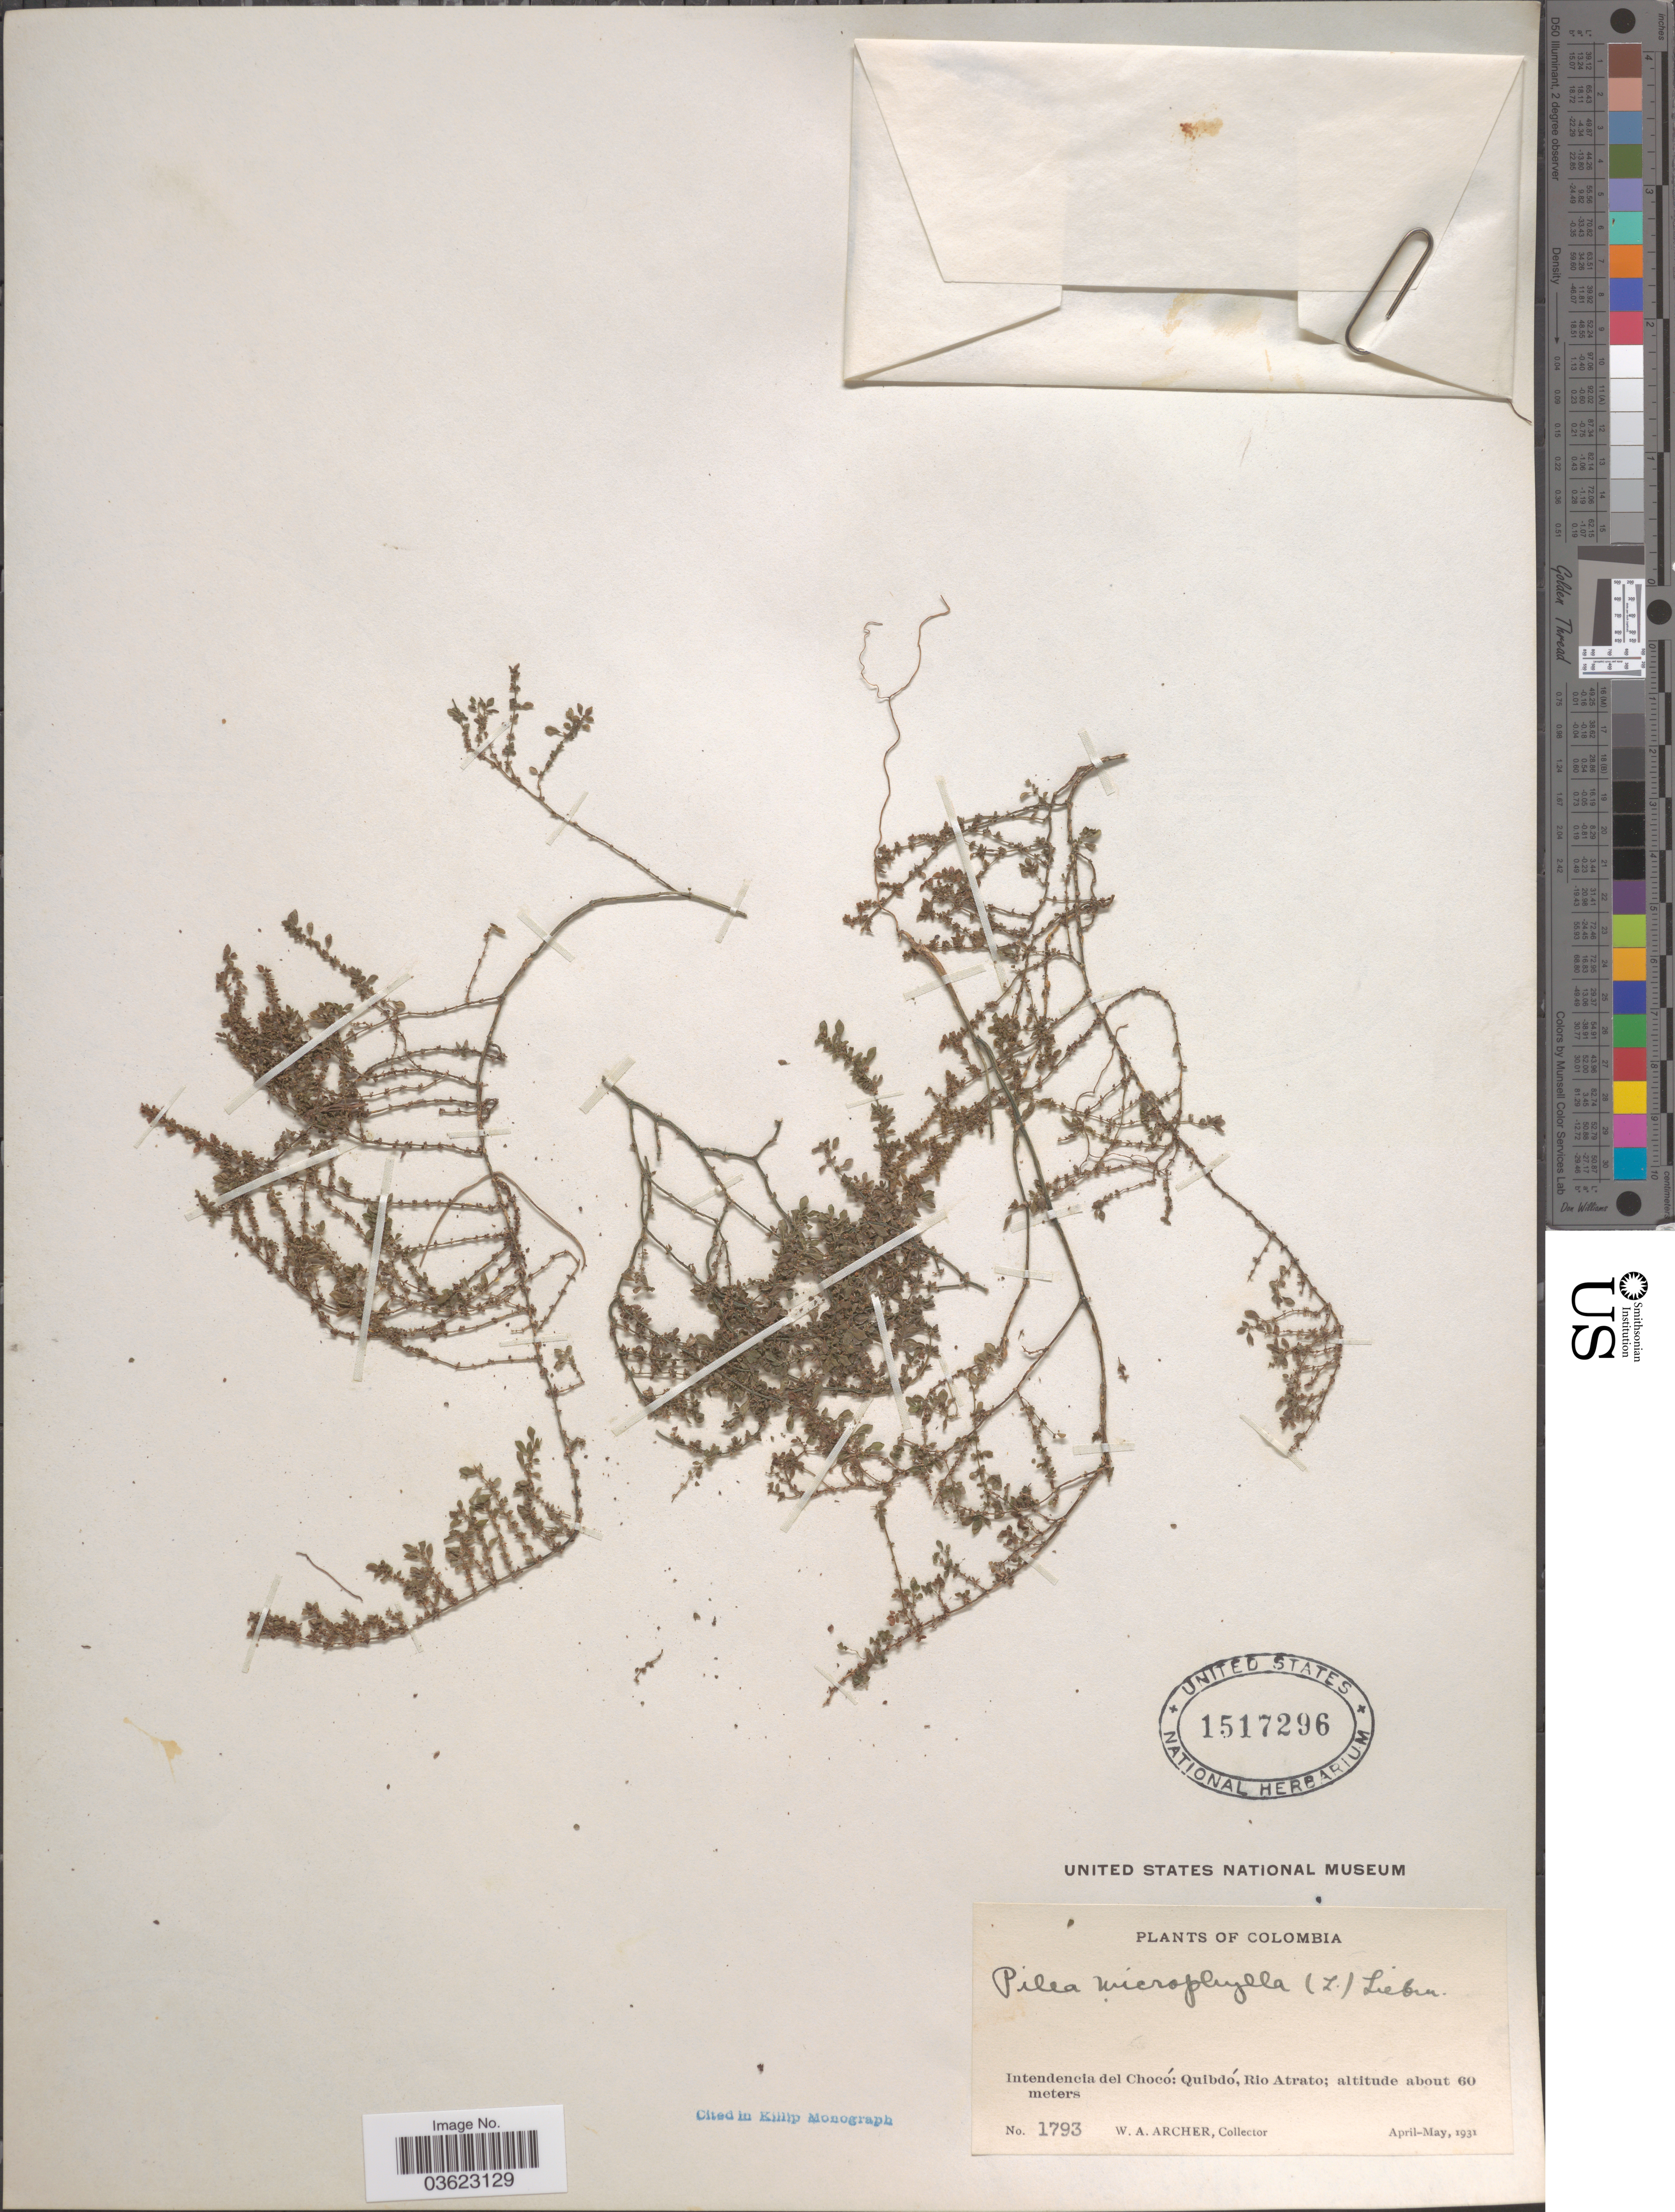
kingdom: Plantae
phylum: Tracheophyta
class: Magnoliopsida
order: Rosales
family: Urticaceae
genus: Pilea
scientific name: Pilea microphylla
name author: (L.) Liebm.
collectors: W. Archer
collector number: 1793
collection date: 1931-04/1931-05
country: Colombia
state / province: Chocó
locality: Intendencia del Chocó: Quibdó, Rio Atrato.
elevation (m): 60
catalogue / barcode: US 1517296